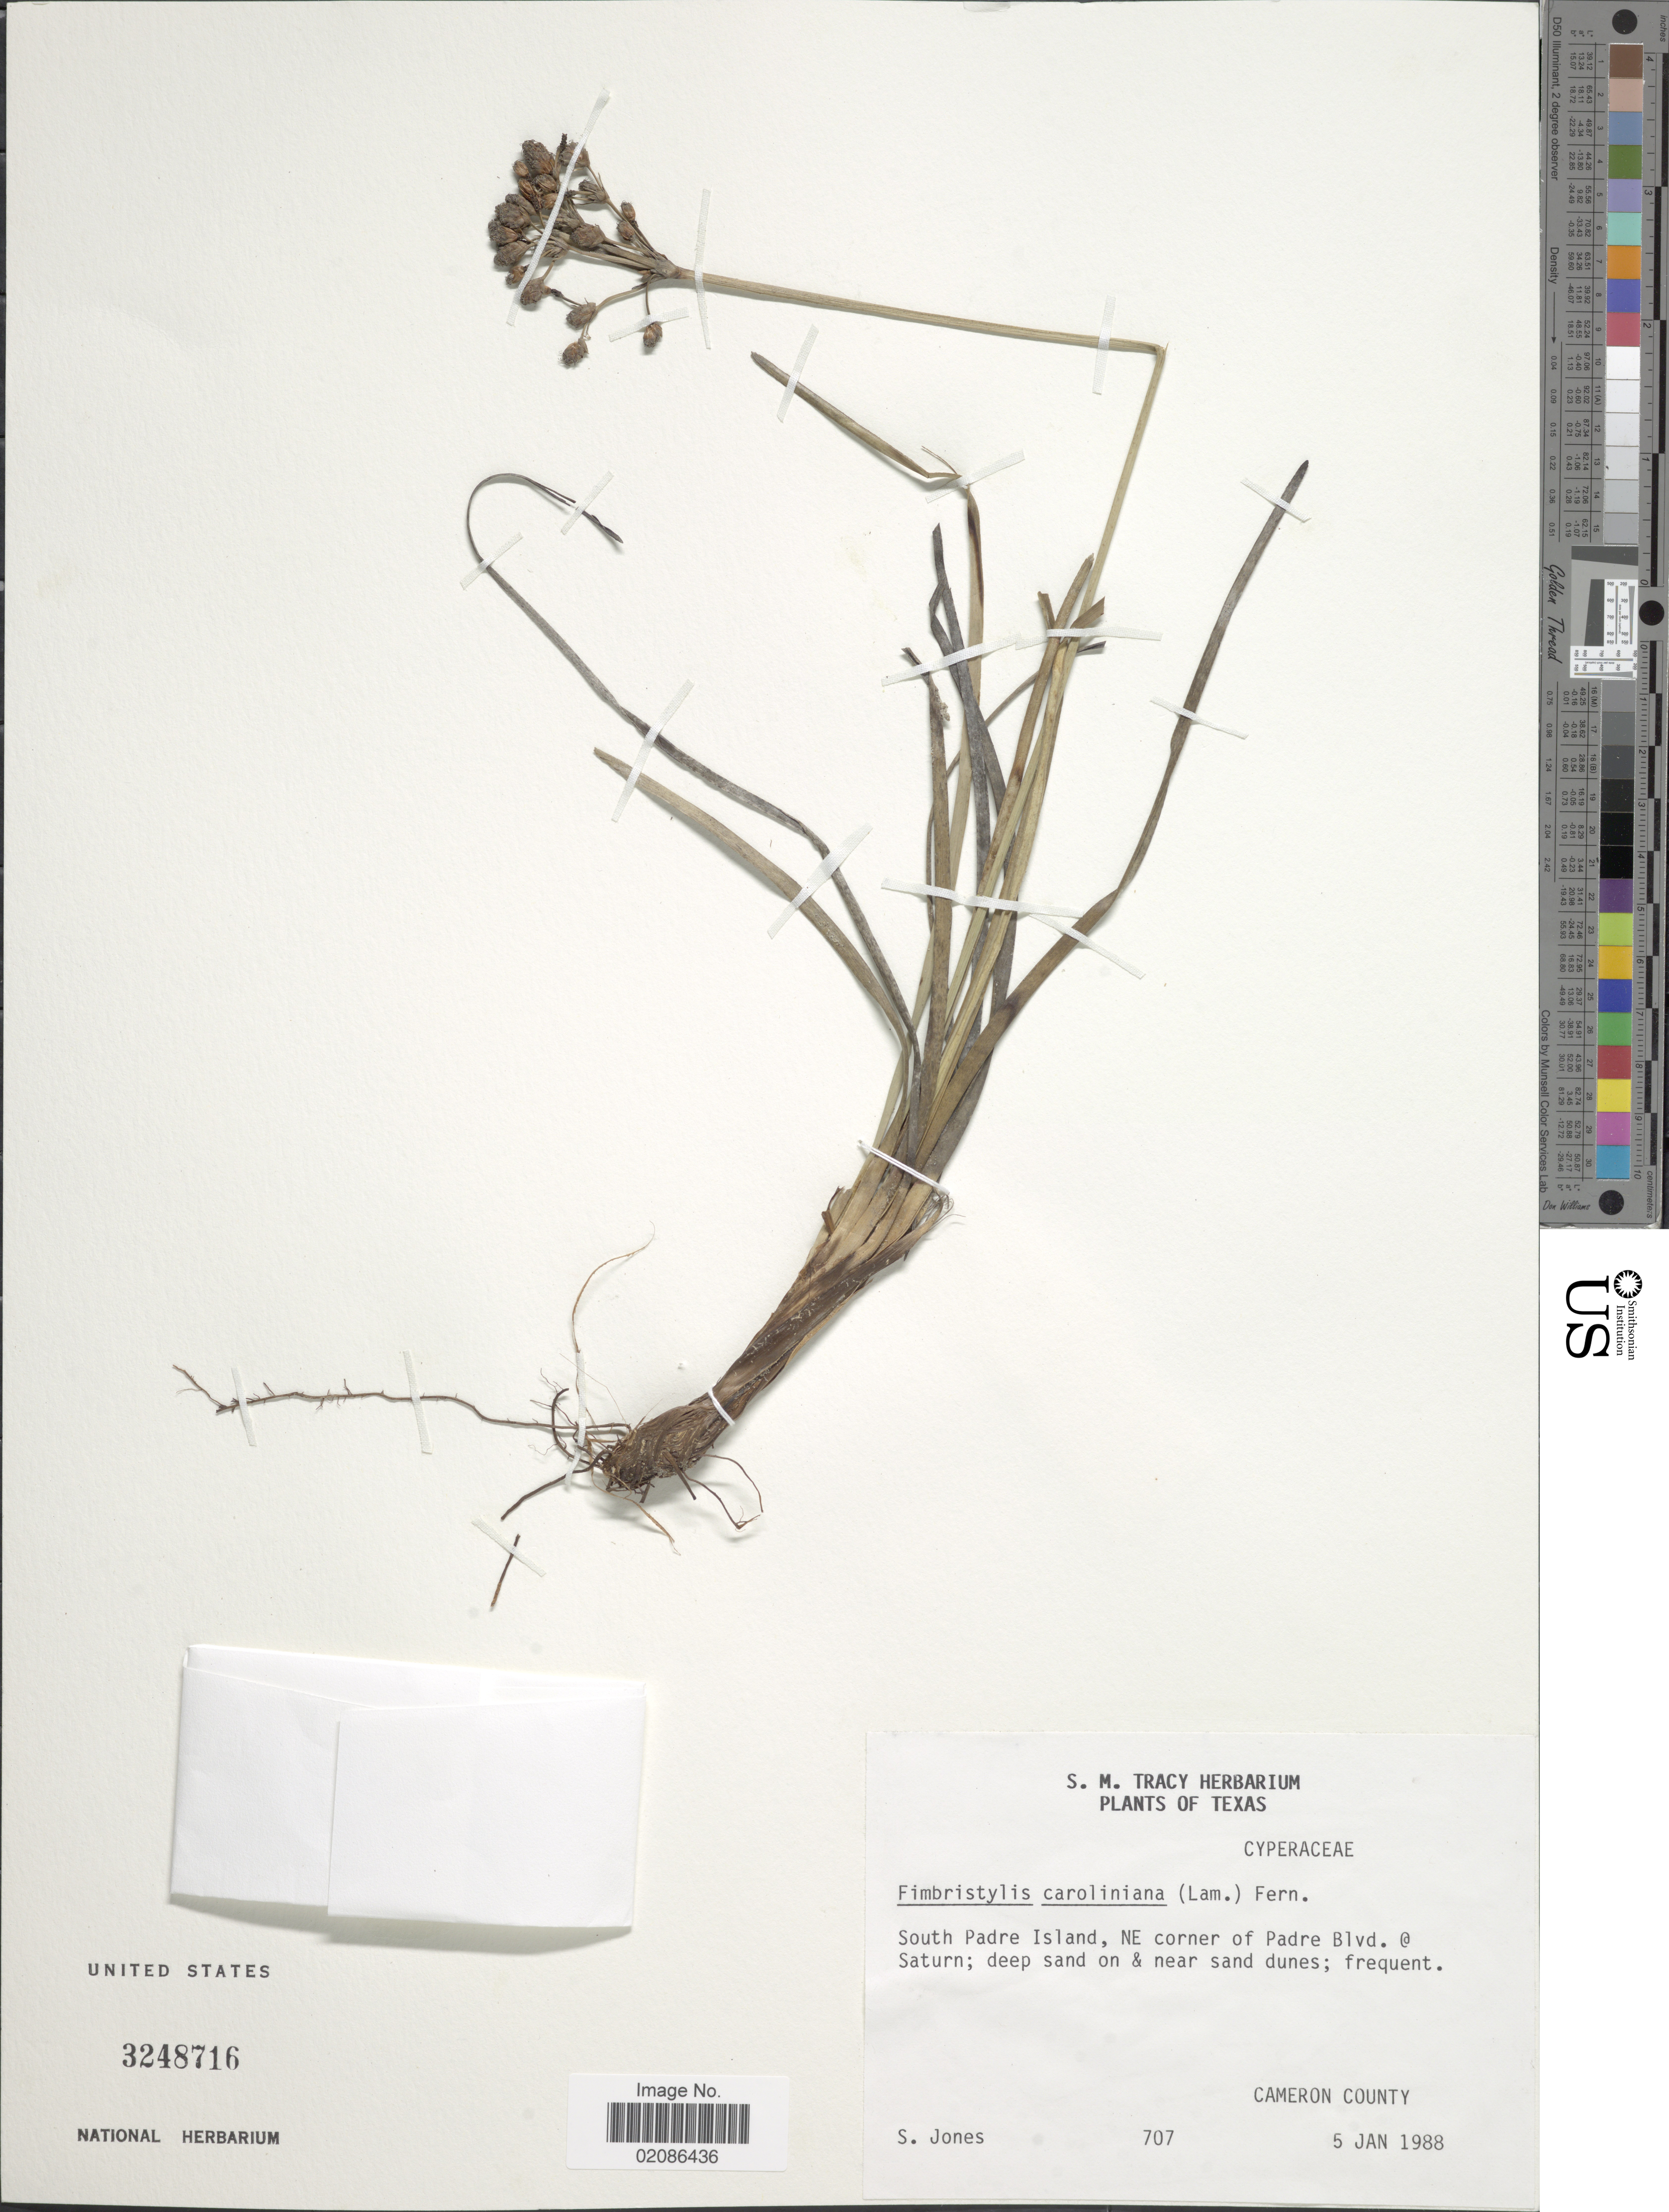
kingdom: Plantae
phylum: Tracheophyta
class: Liliopsida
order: Poales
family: Cyperaceae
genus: Fimbristylis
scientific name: Fimbristylis caroliniana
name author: (Lam.) Fernald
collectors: S. Jones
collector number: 707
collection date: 1988-01-05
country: United States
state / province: Texas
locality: South Padre Island, NE corner of Padre Blvd. @ Saturn; deep sand on & near sand dunes; Cameron County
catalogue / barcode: US 3248716